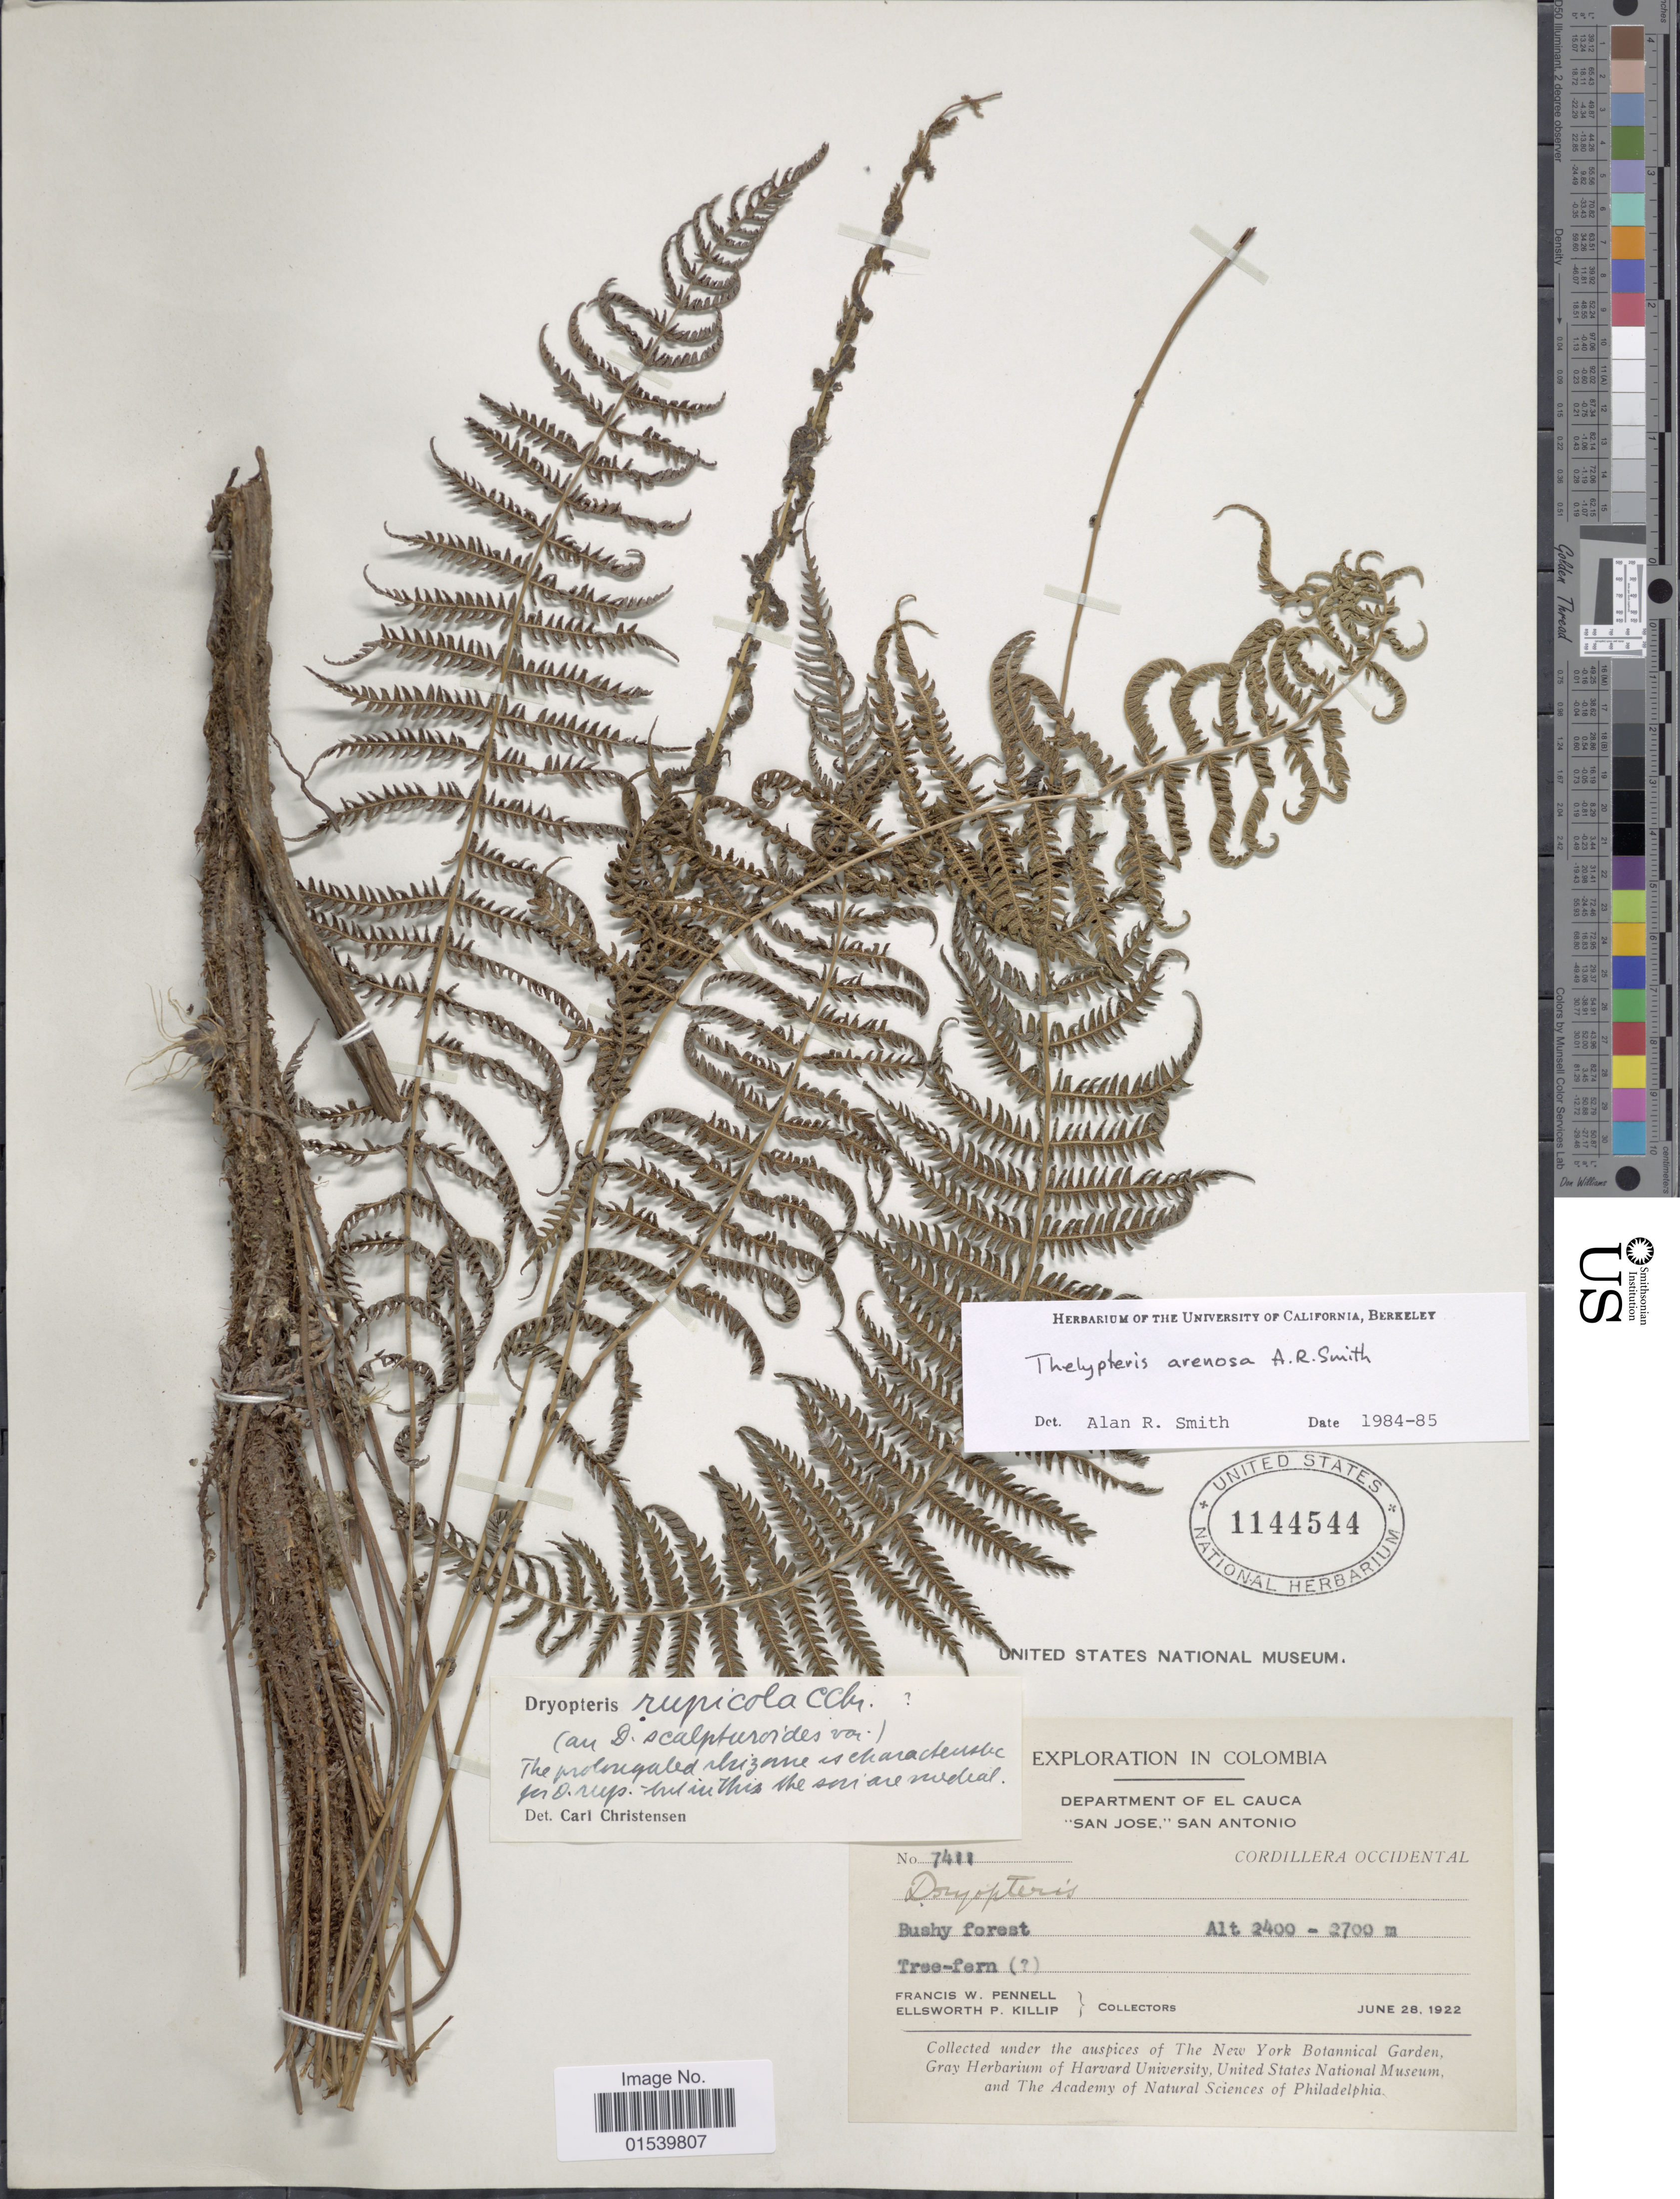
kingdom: Plantae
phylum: Tracheophyta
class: Polypodiopsida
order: Polypodiales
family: Thelypteridaceae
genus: Amauropelta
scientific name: Amauropelta arenosa (A.R. Sm.) comb. nov., ined. 2015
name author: (A.R. Sm.)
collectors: F. W. Pennell & E. P. Killip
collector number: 7411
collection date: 1922-06-28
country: Colombia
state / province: Valle del Cauca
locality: Department of El Cauca 'San Jose,' San Antonio, Cordillera Occidental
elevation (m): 2400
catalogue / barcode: US 1144544